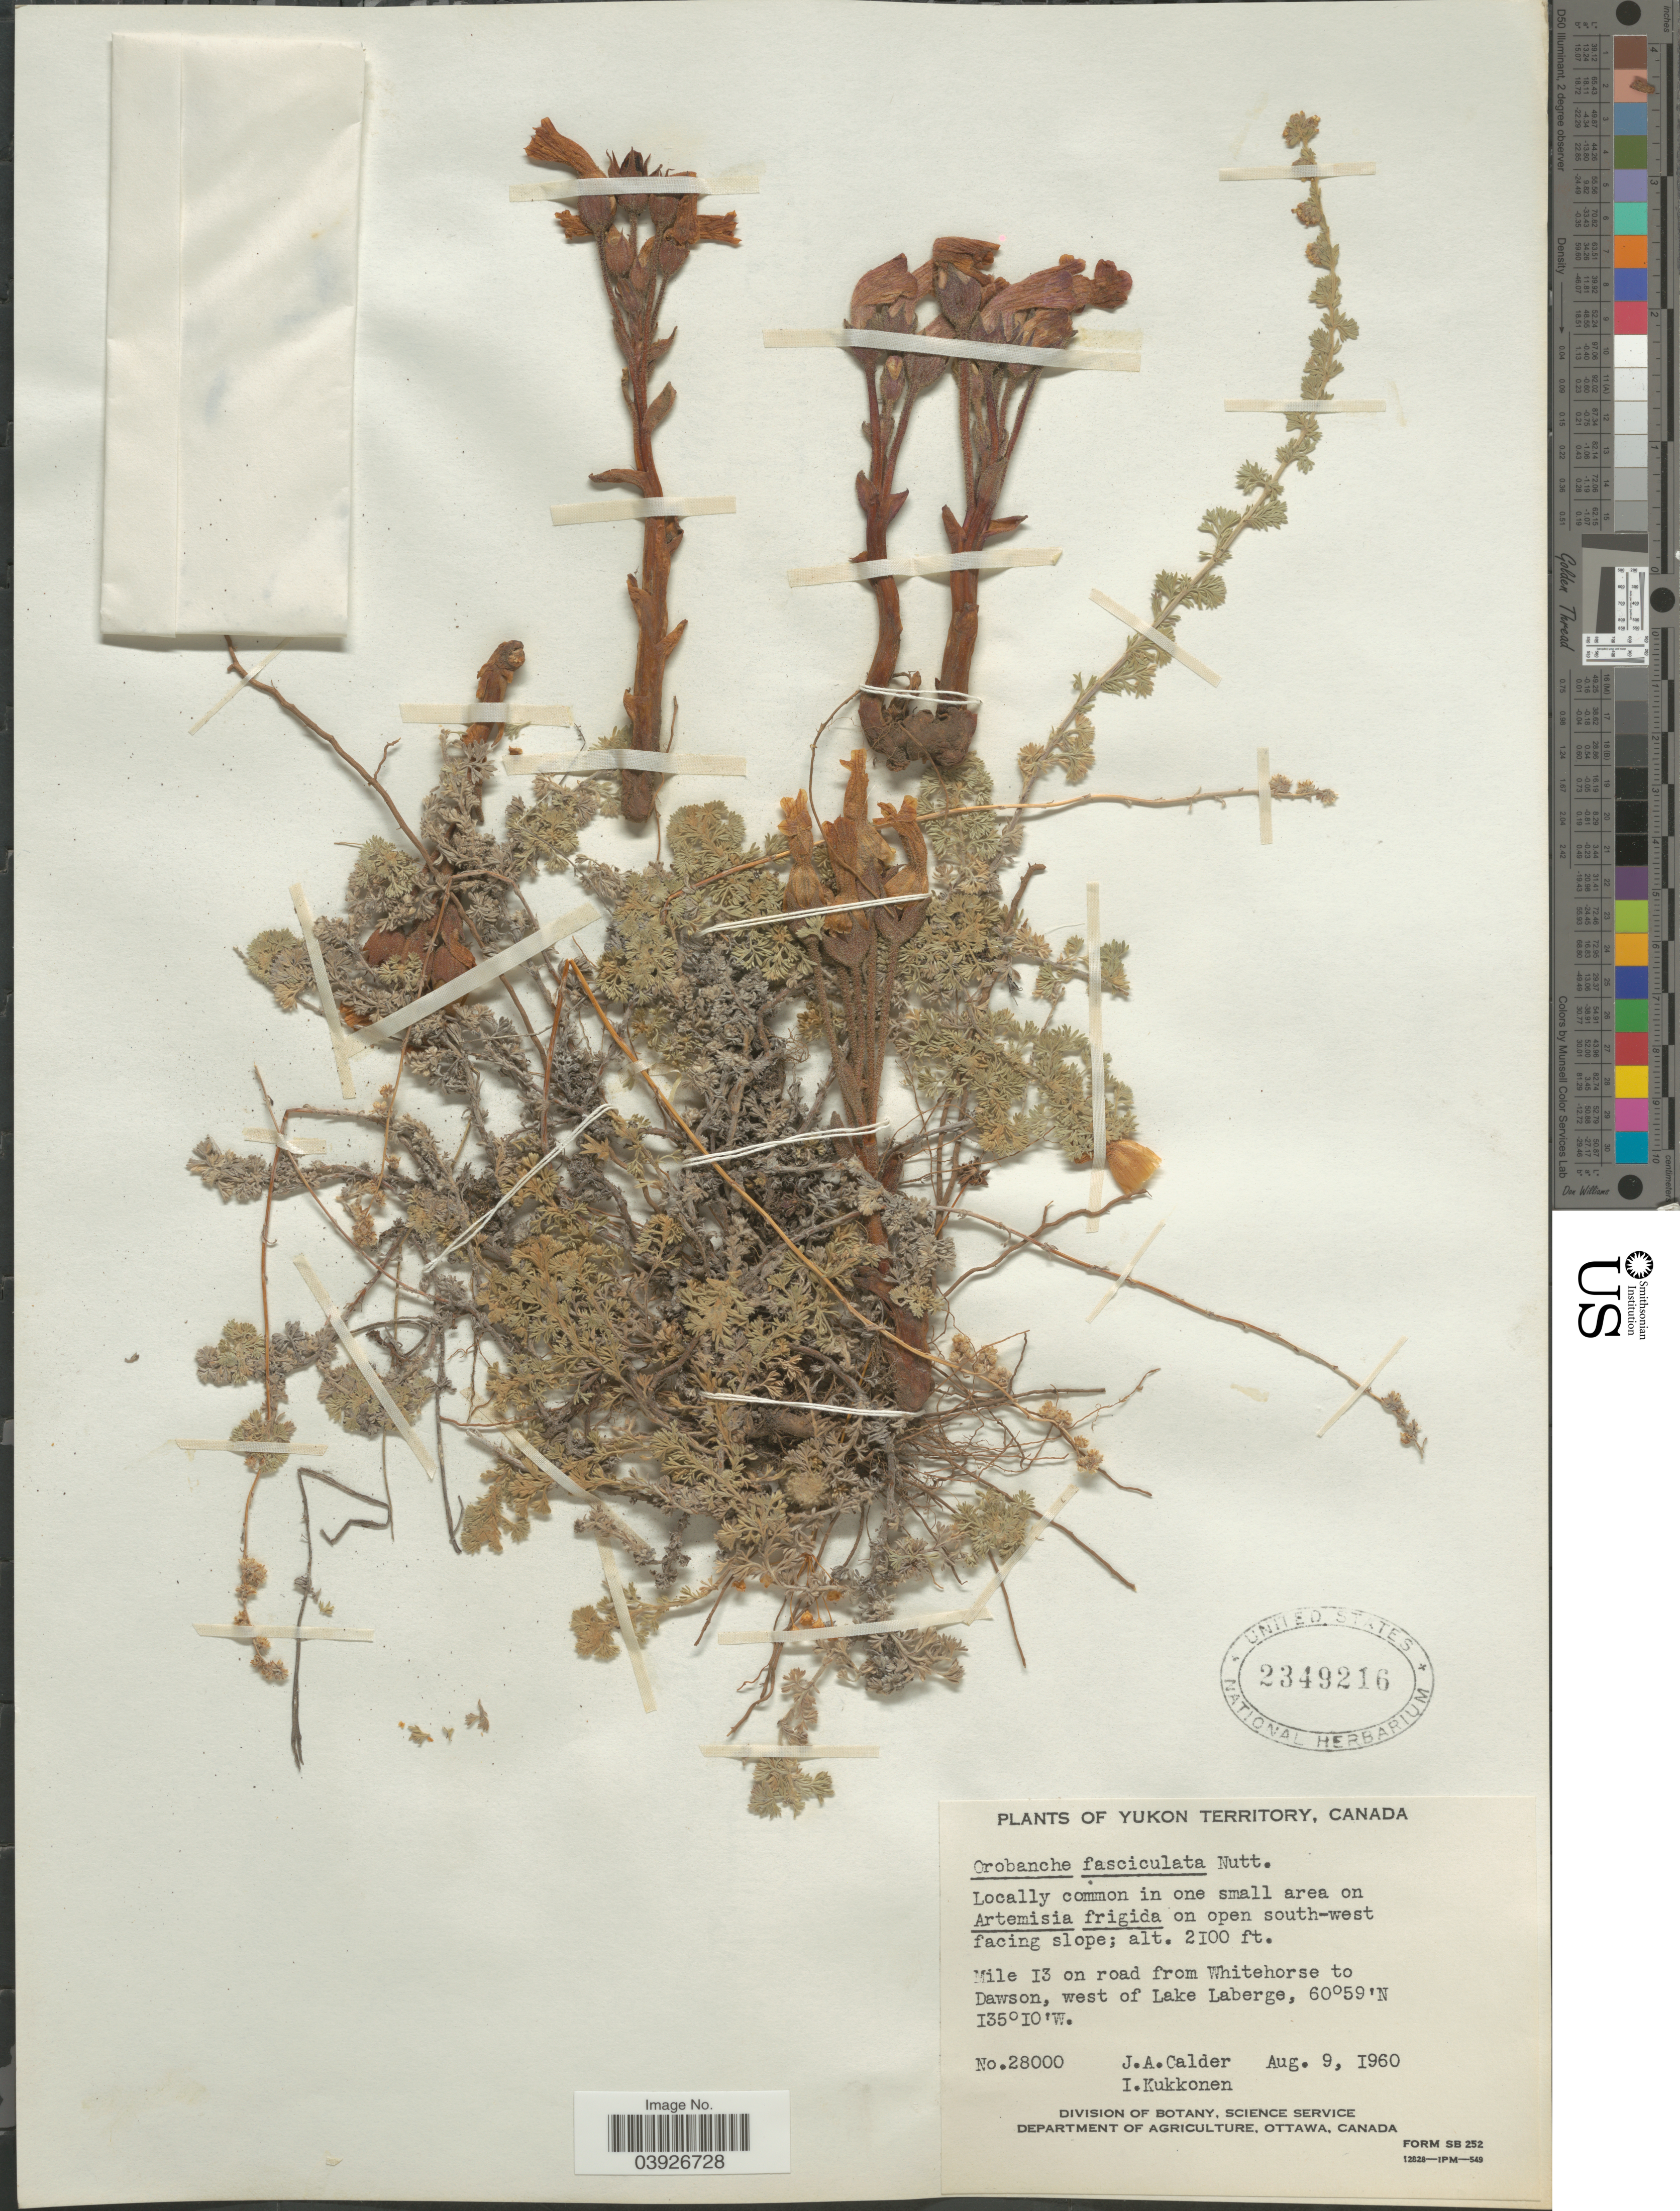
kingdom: Plantae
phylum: Tracheophyta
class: Magnoliopsida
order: Lamiales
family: Orobanchaceae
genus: Aphyllon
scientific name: Aphyllon fasciculatum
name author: (Nutt.) Torr. & A. Gray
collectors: J. A. Calder & I. Kukkonen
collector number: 28000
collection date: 1960-08-09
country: Canada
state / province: Yukon Territory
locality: On open south-west facing slope. Mile 13 on road from Whitehorse to Dawson, west of Lake Laberge.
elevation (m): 640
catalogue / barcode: US 2349216